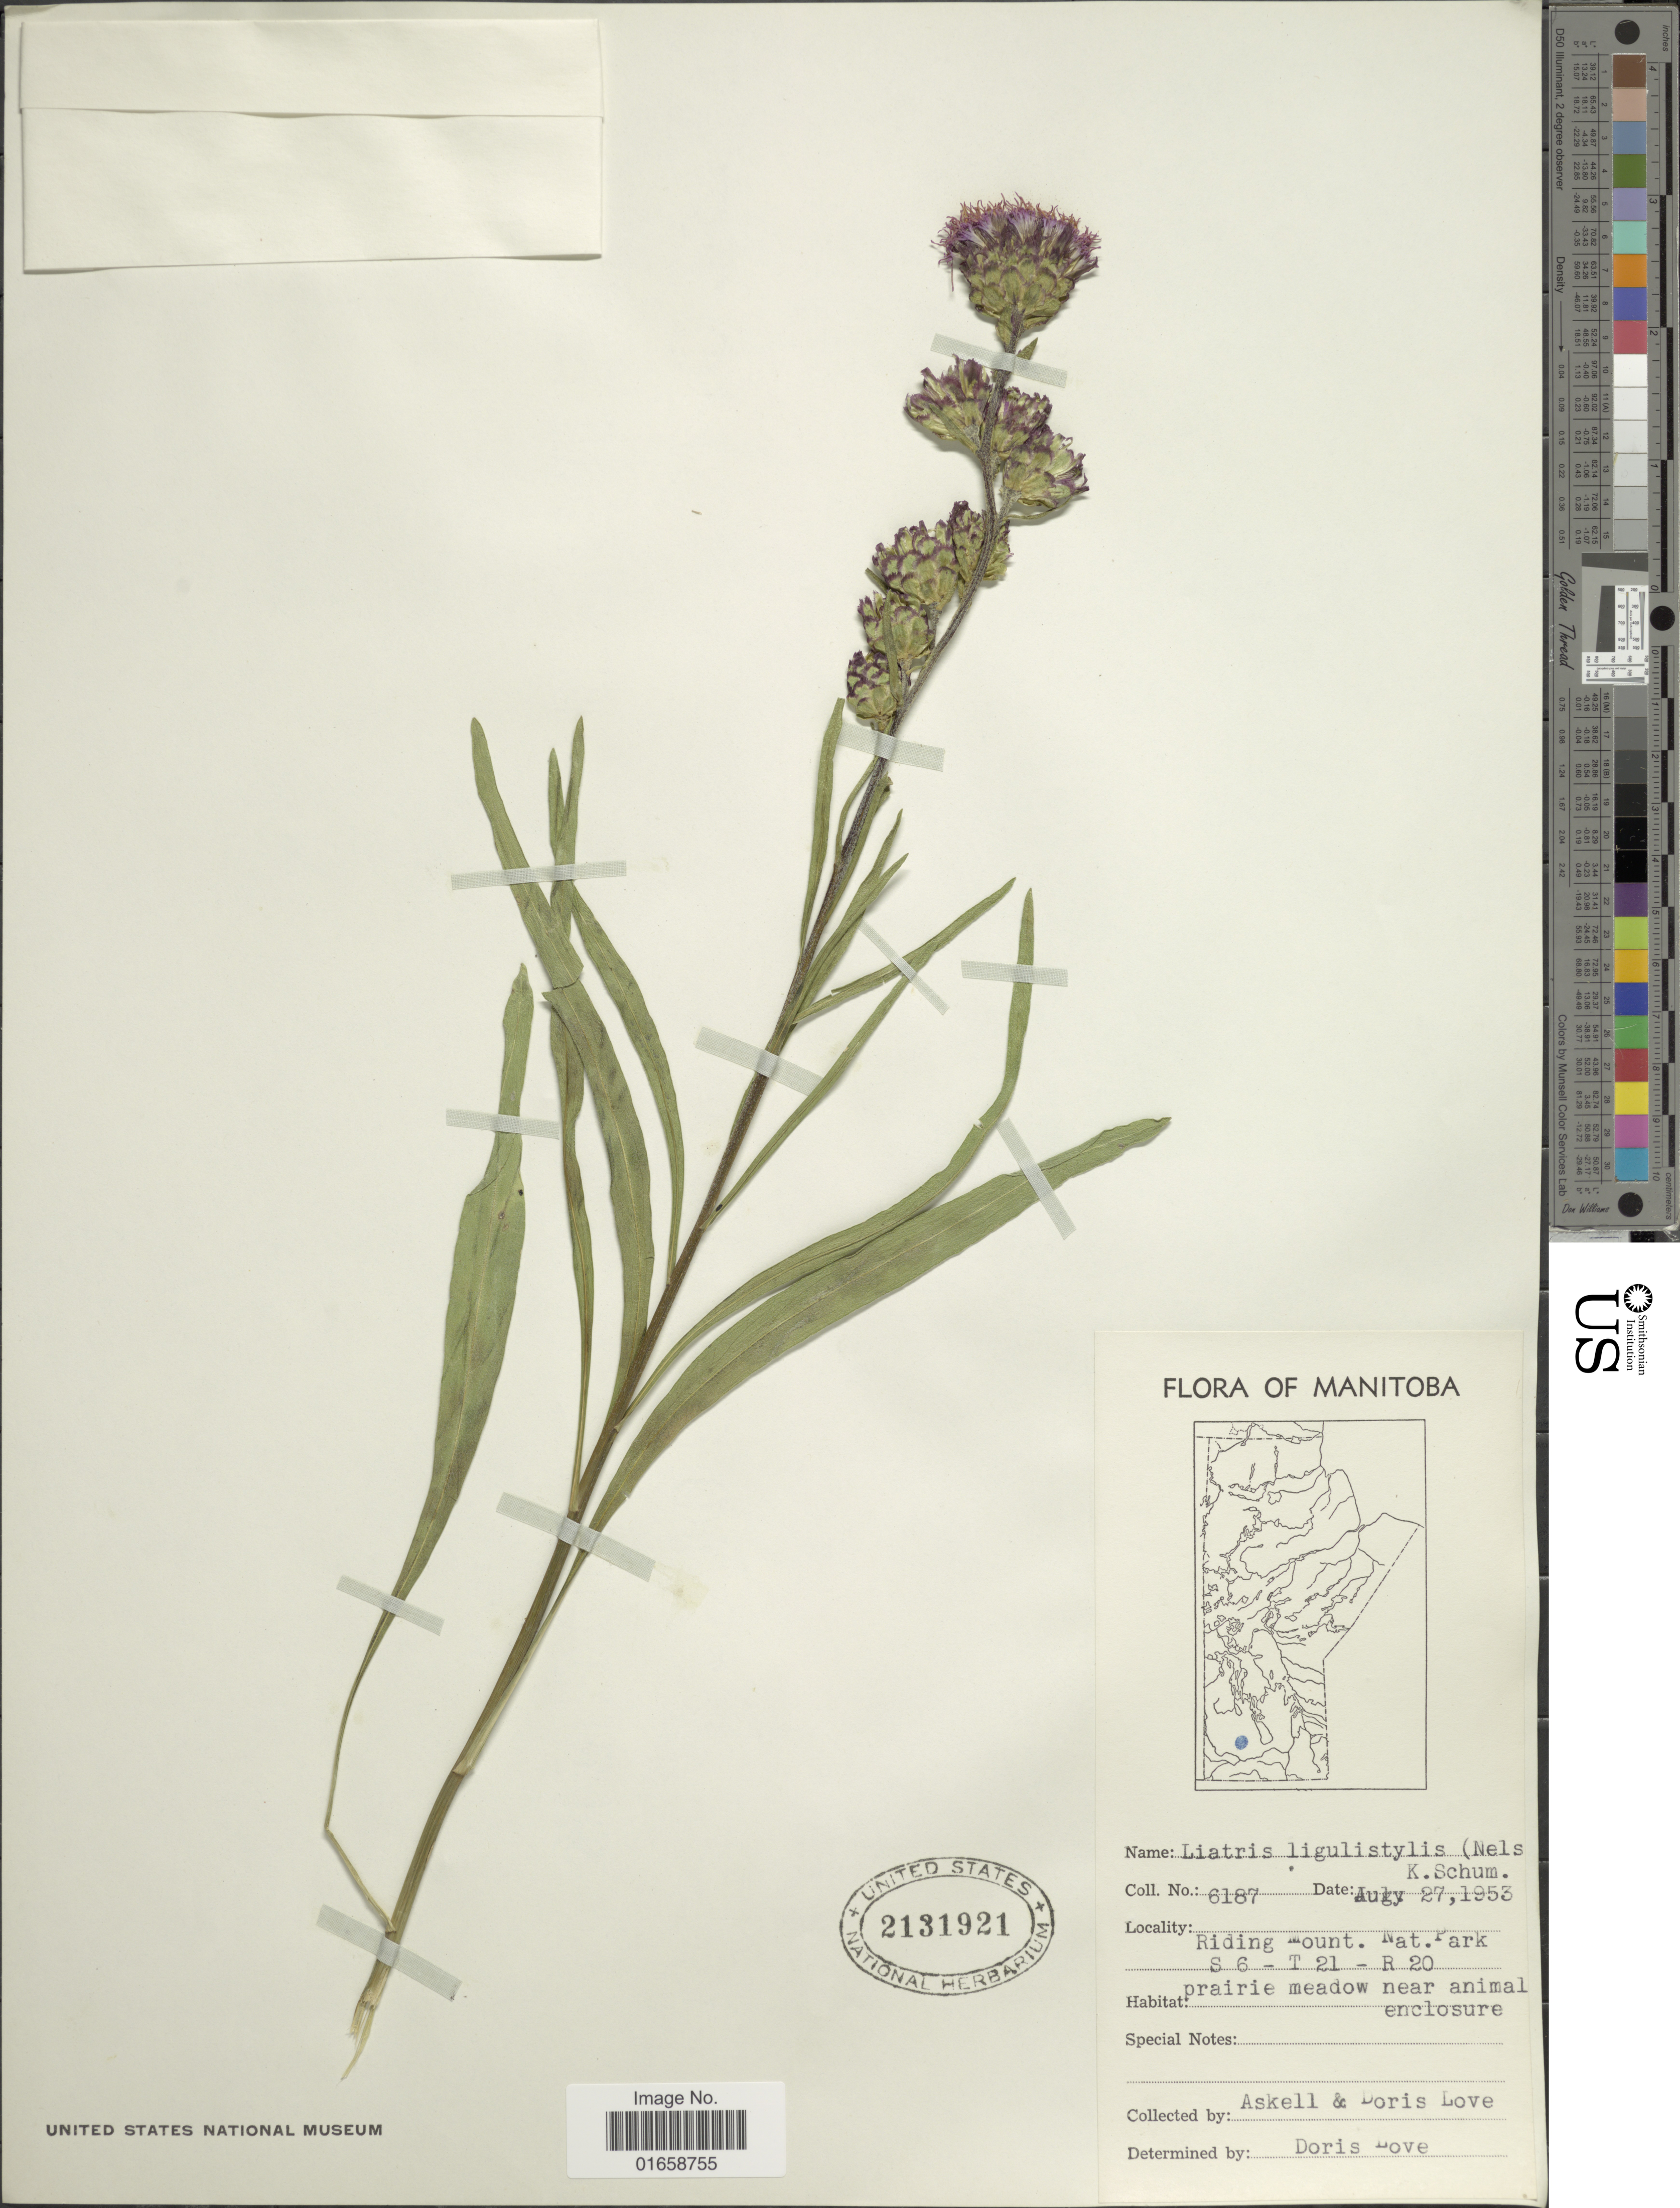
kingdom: Plantae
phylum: Tracheophyta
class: Magnoliopsida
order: Asterales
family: Asteraceae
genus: Liatris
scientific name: Liatris ligulistylis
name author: (A. Nelson) K. Schum.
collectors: -. Askell & D. Löve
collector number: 6187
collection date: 1953-08-27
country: Canada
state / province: Manitoba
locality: Riding Mount. Nat. Park. S6-T21-R20, prairie meadow near animal enclosure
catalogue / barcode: US 2131921